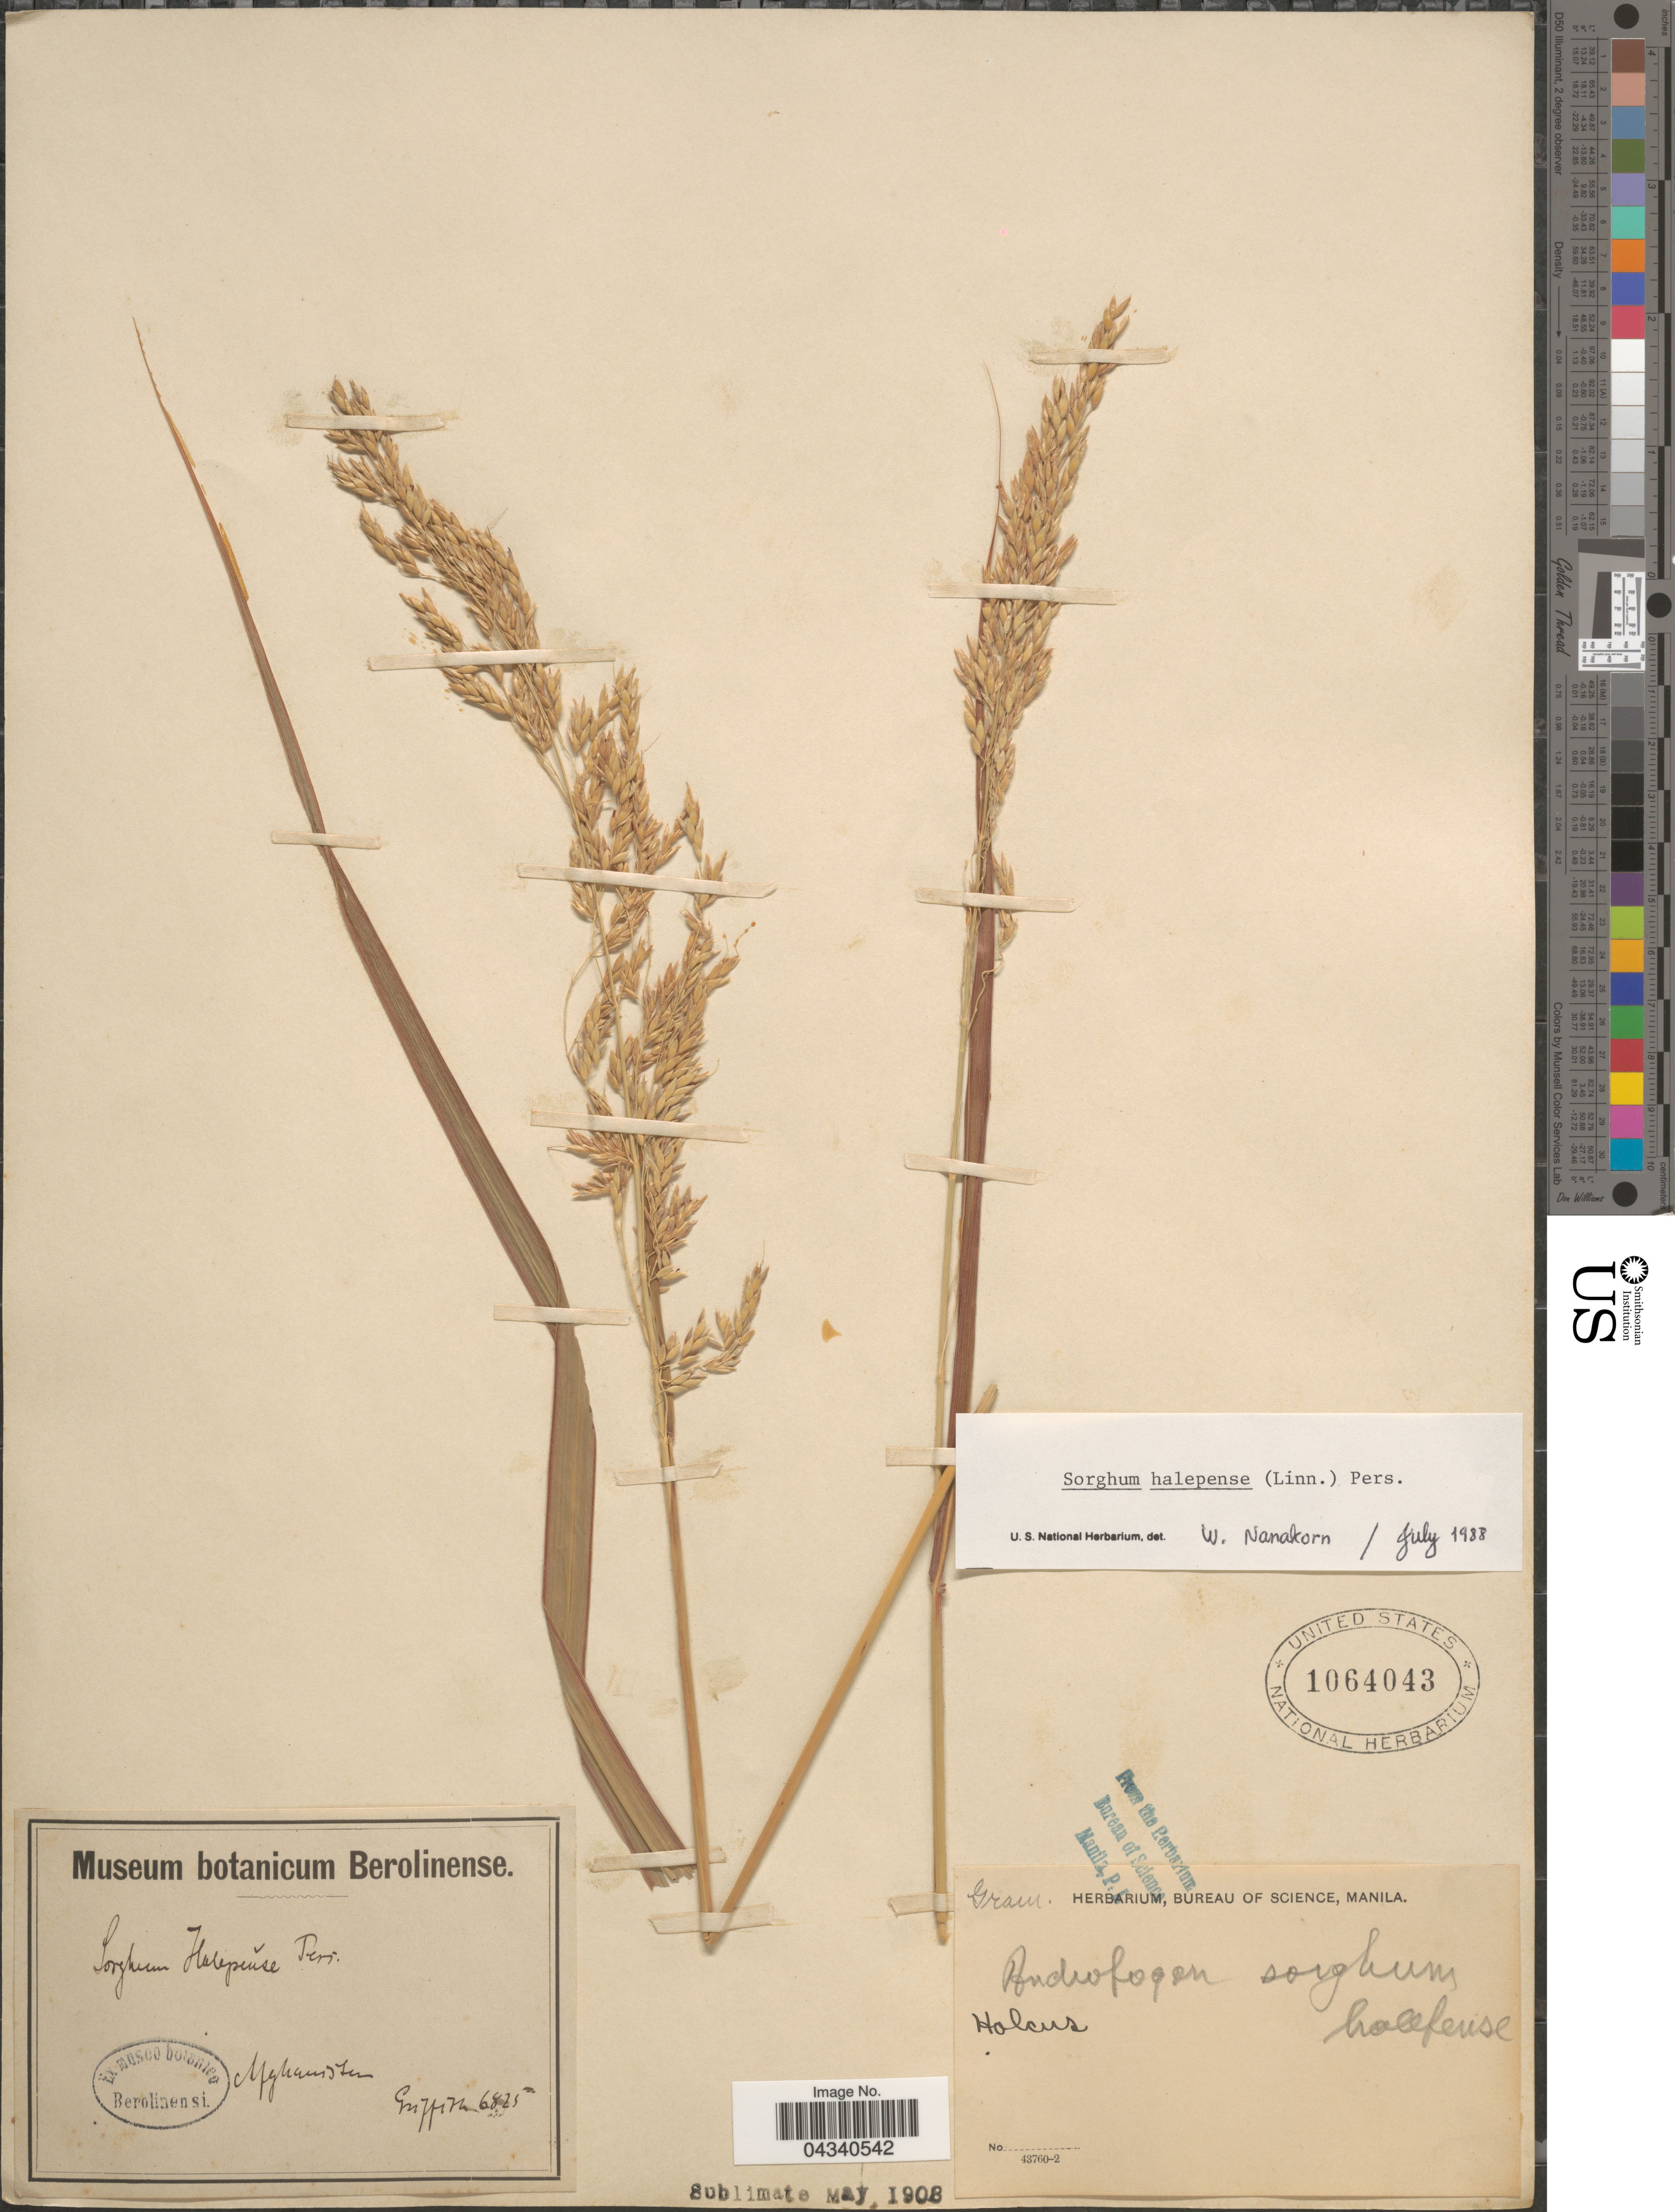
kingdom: Plantae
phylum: Tracheophyta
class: Liliopsida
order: Poales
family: Poaceae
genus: Sorghum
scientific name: Sorghum halepense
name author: (L.) Pers.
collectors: -. Griffith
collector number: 6825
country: Afghanistan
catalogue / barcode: US 1064043